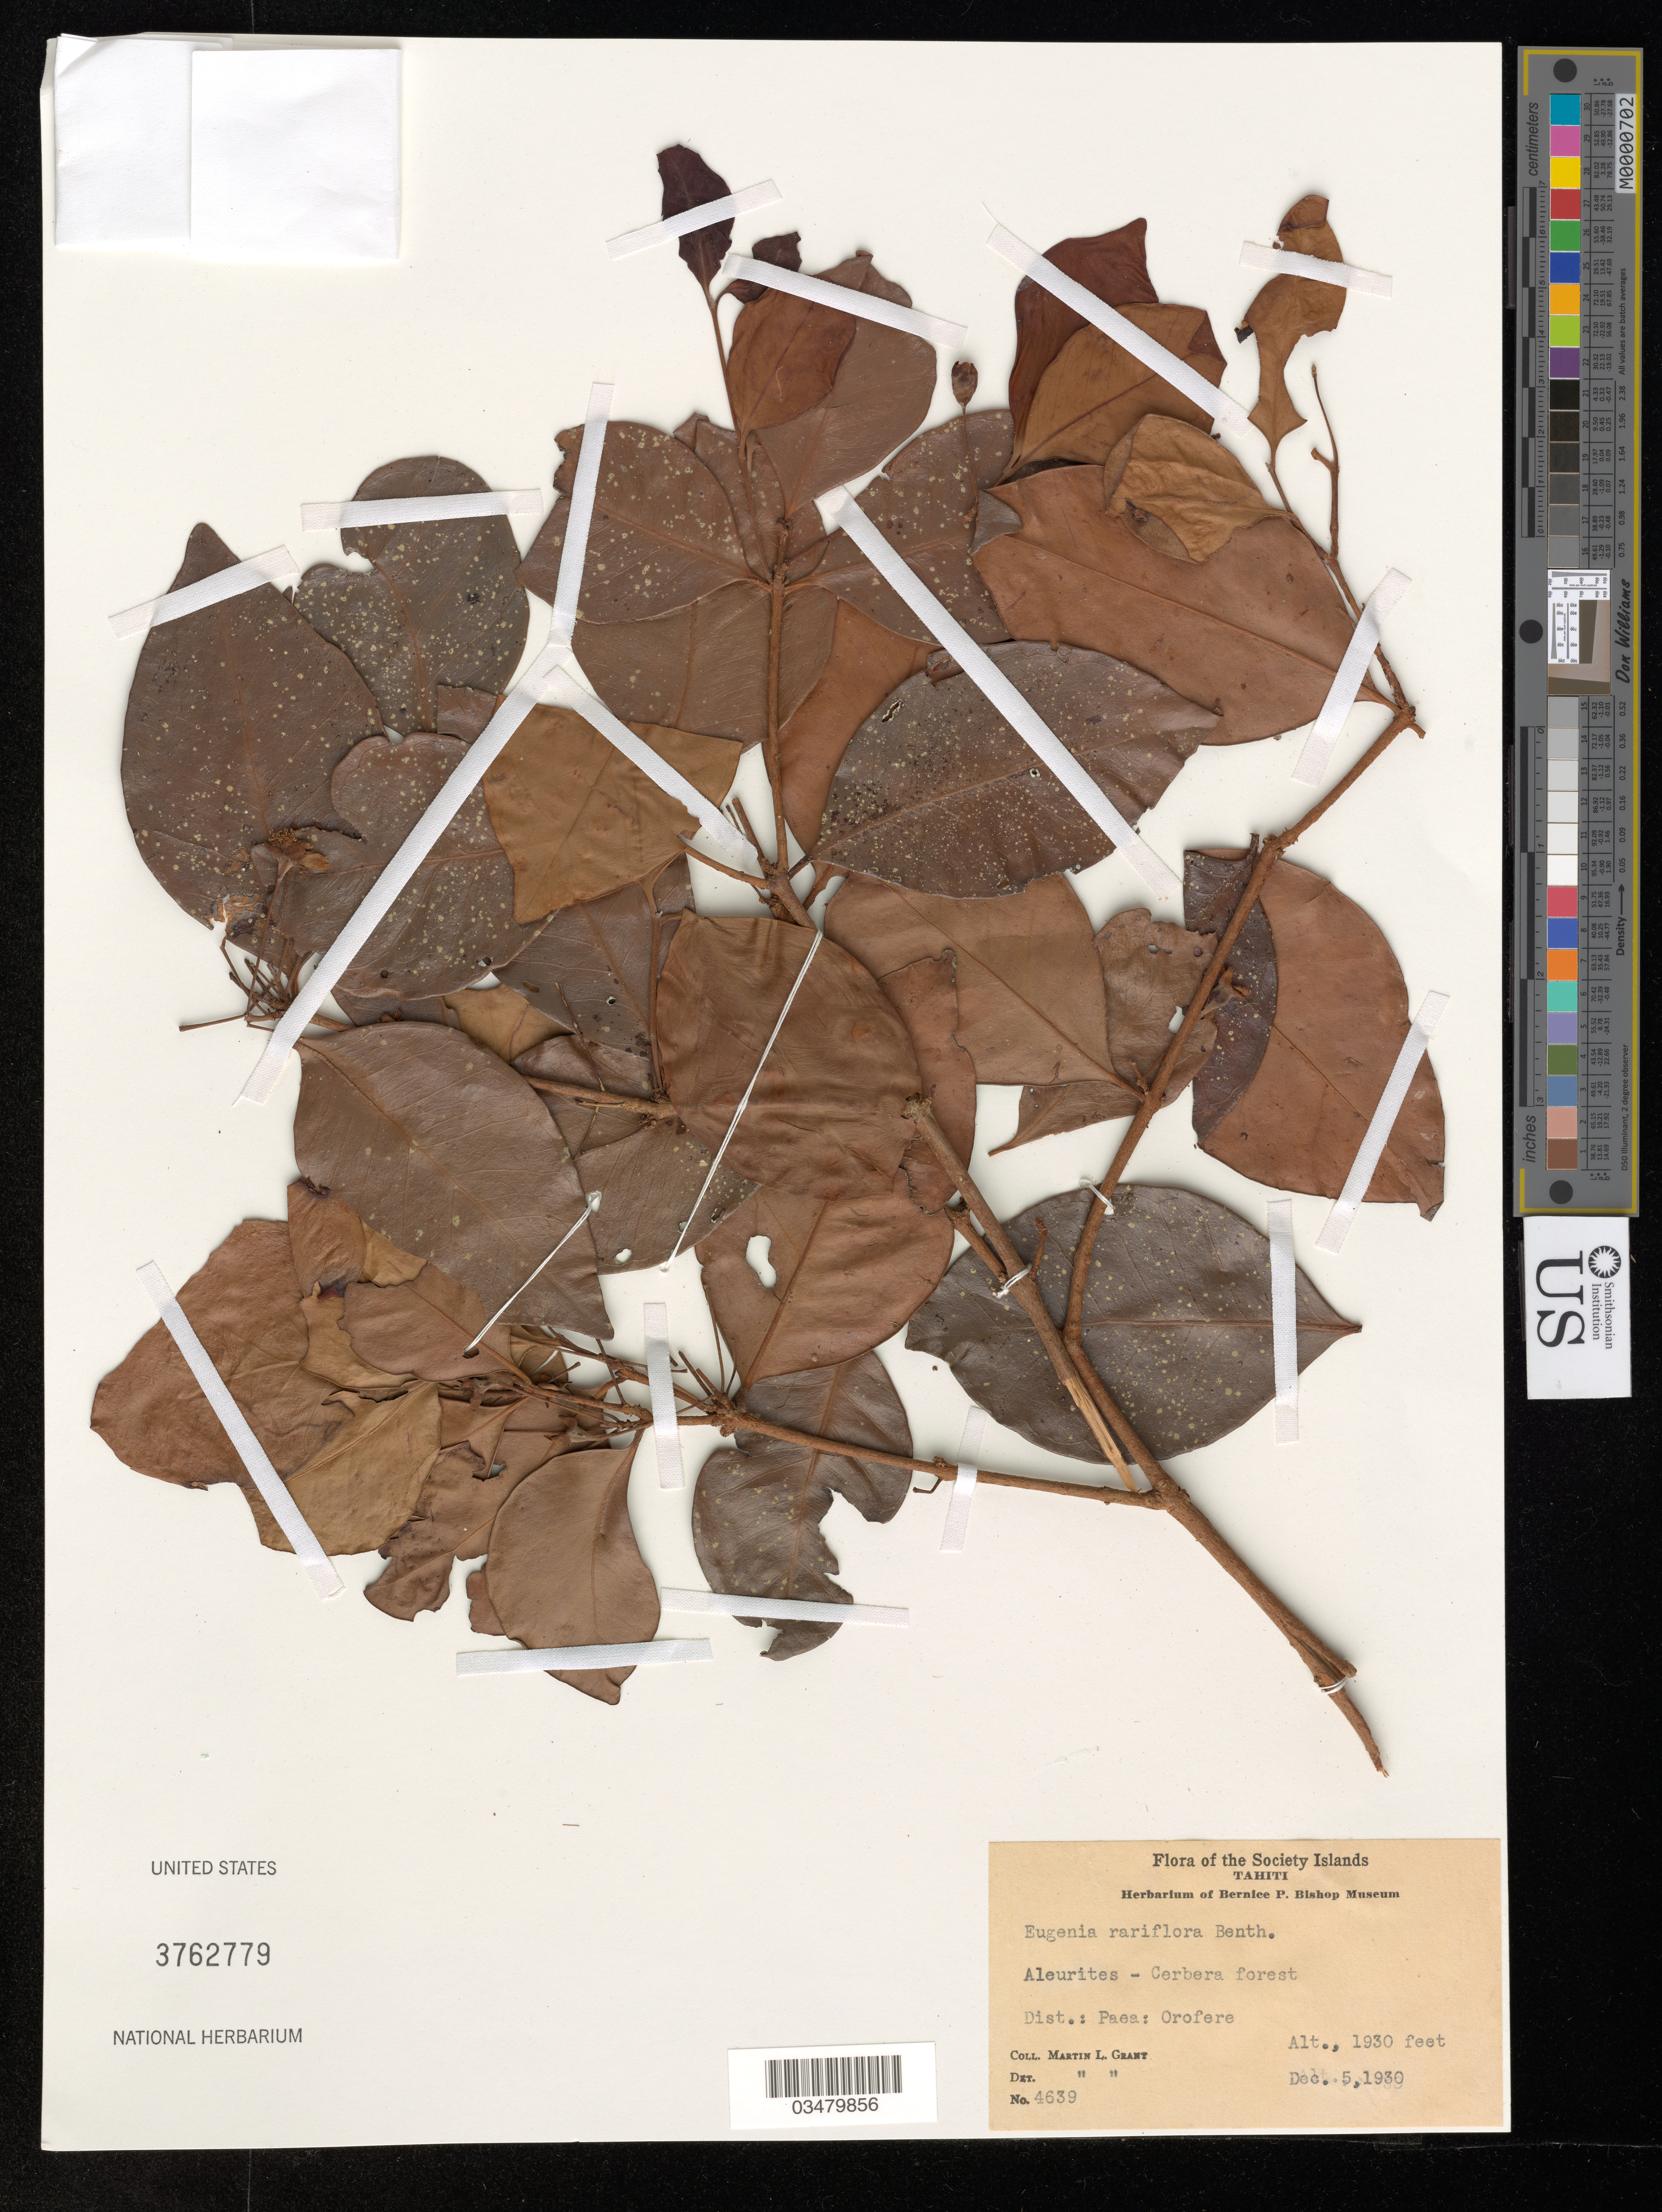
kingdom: Plantae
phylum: Tracheophyta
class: Magnoliopsida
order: Myrtales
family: Myrtaceae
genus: Eugenia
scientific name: Eugenia reinwardtiana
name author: (Blume) DC.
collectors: M. L. Grant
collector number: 4639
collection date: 1930-12-05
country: French Polynesia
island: Tahiti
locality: Dist.: Paea: Orofere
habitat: Forest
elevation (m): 588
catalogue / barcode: US 3762779